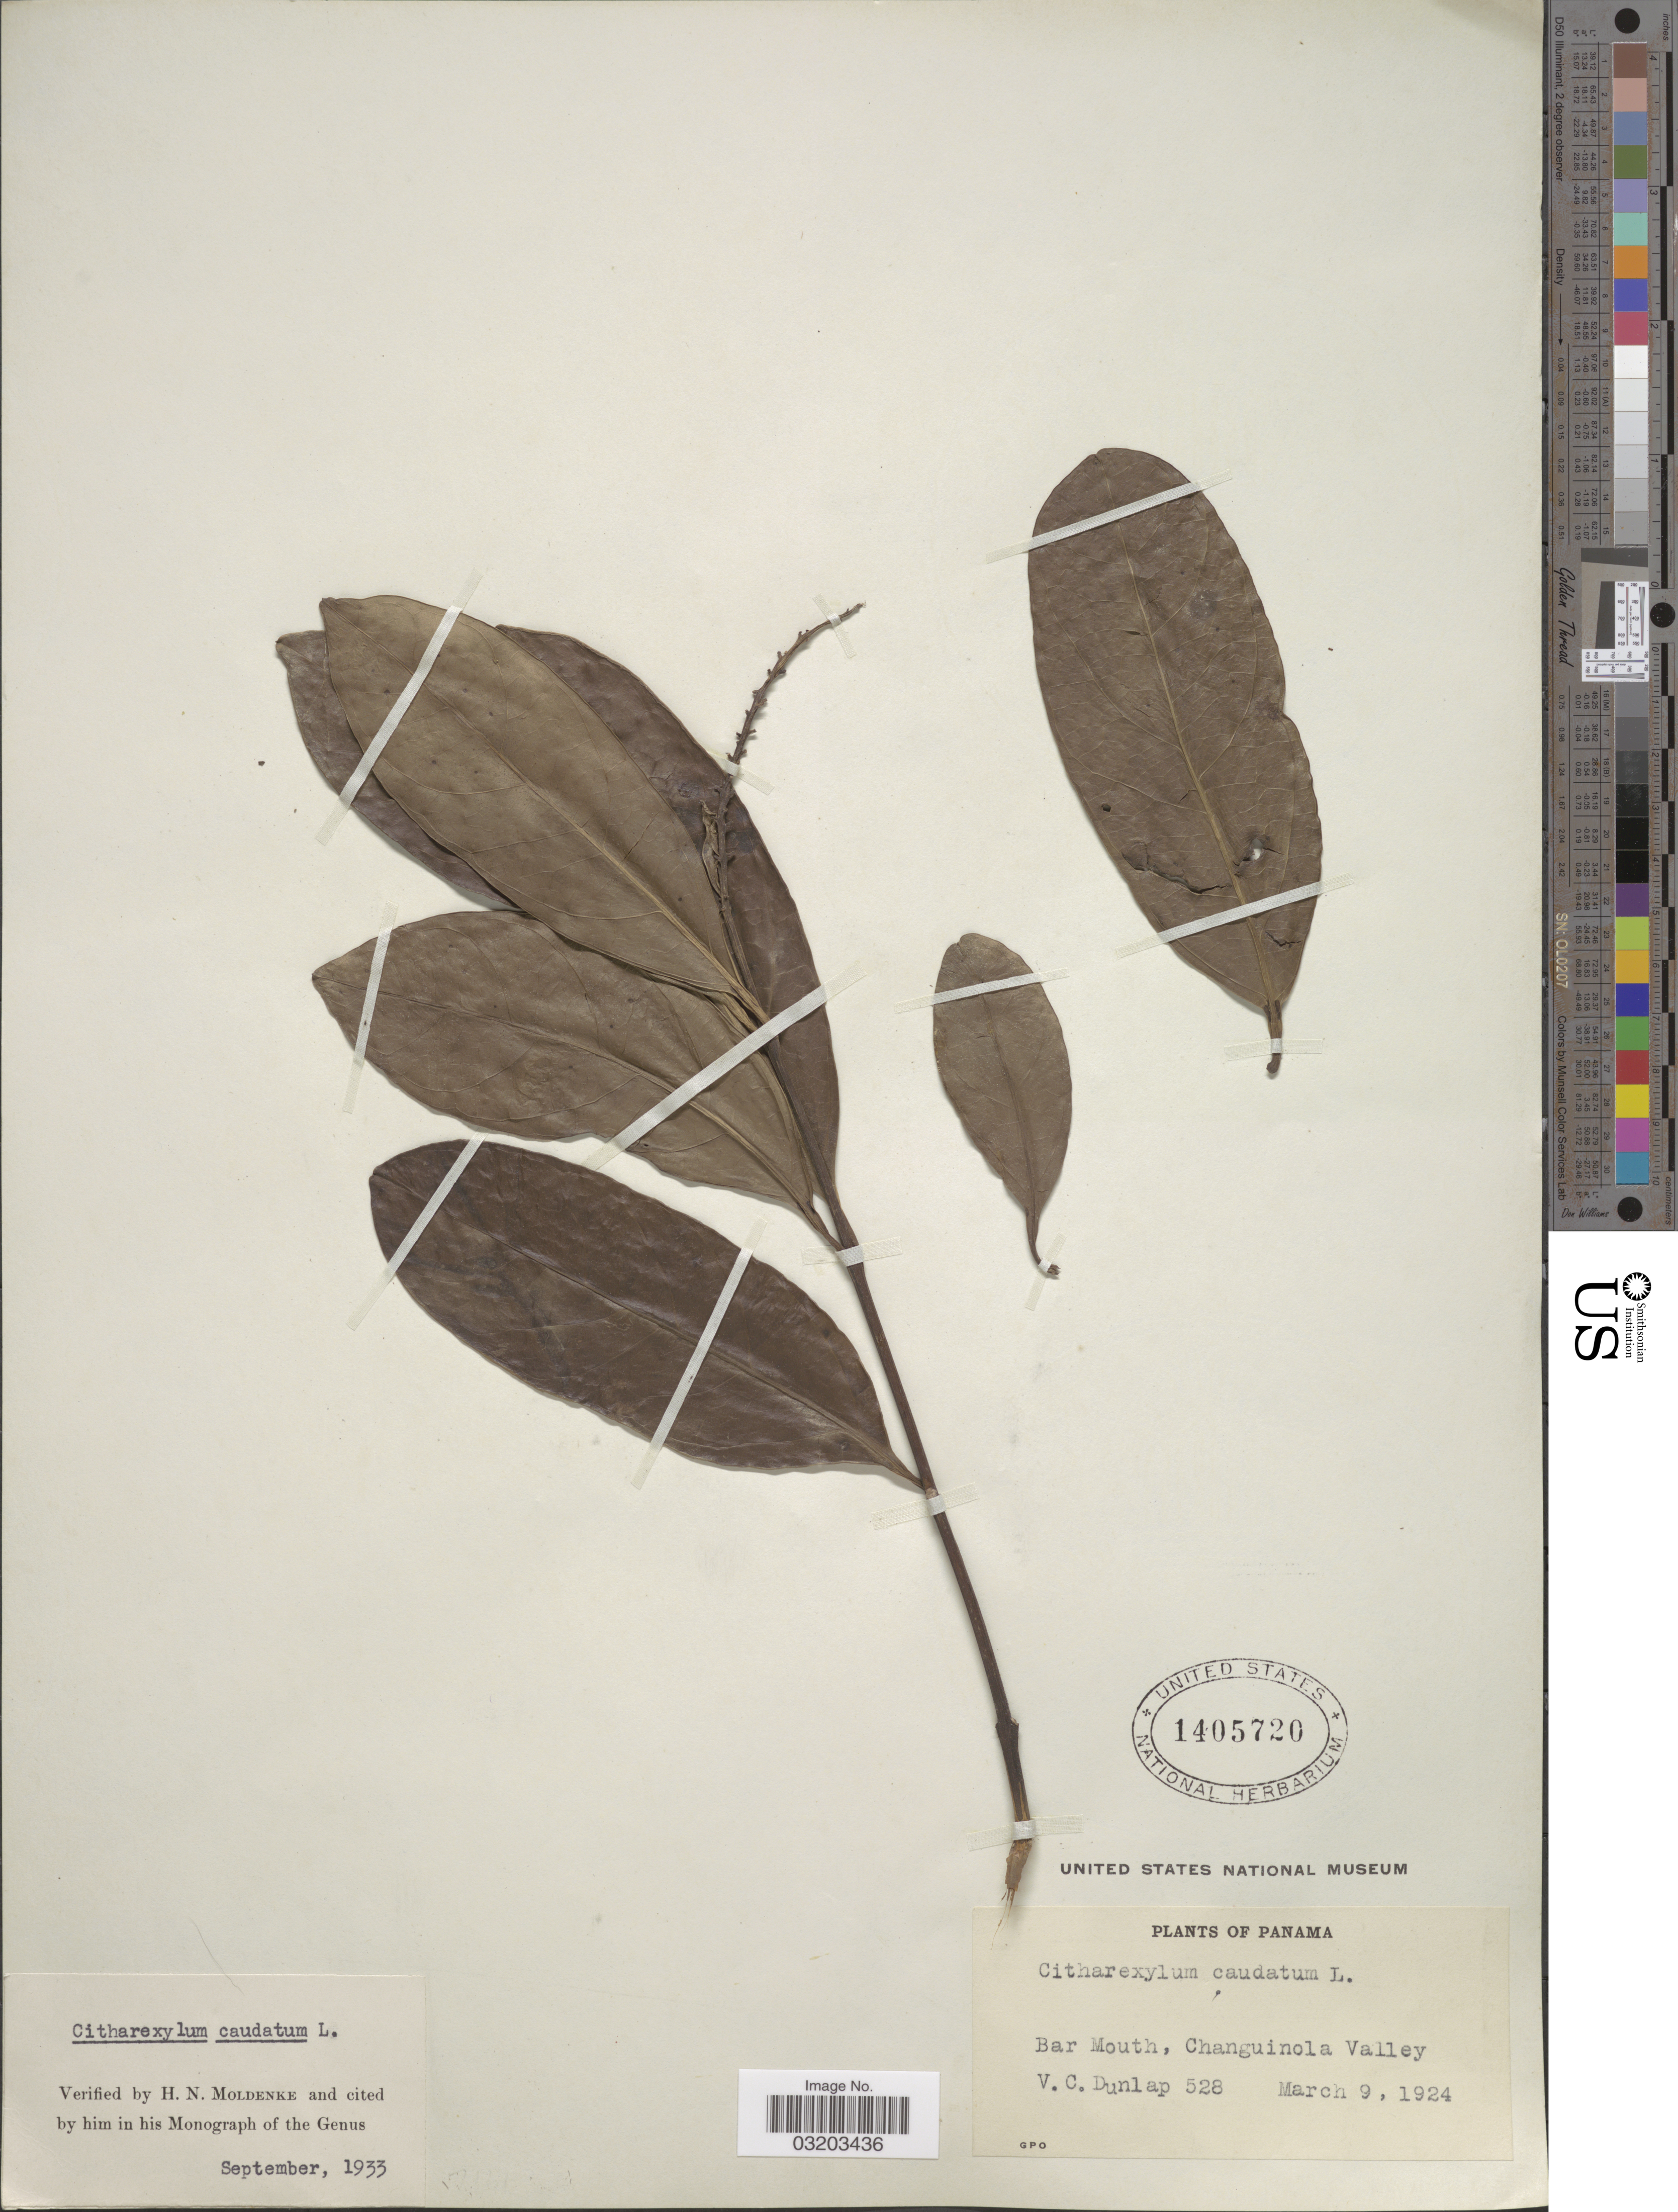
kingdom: Plantae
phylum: Tracheophyta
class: Magnoliopsida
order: Lamiales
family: Verbenaceae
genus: Citharexylum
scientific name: Citharexylum caudatum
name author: L.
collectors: V. C. Dunlap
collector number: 528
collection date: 1924-03-09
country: Panama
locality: Bar Mouth, Changuinola Valley.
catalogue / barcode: US 1405720